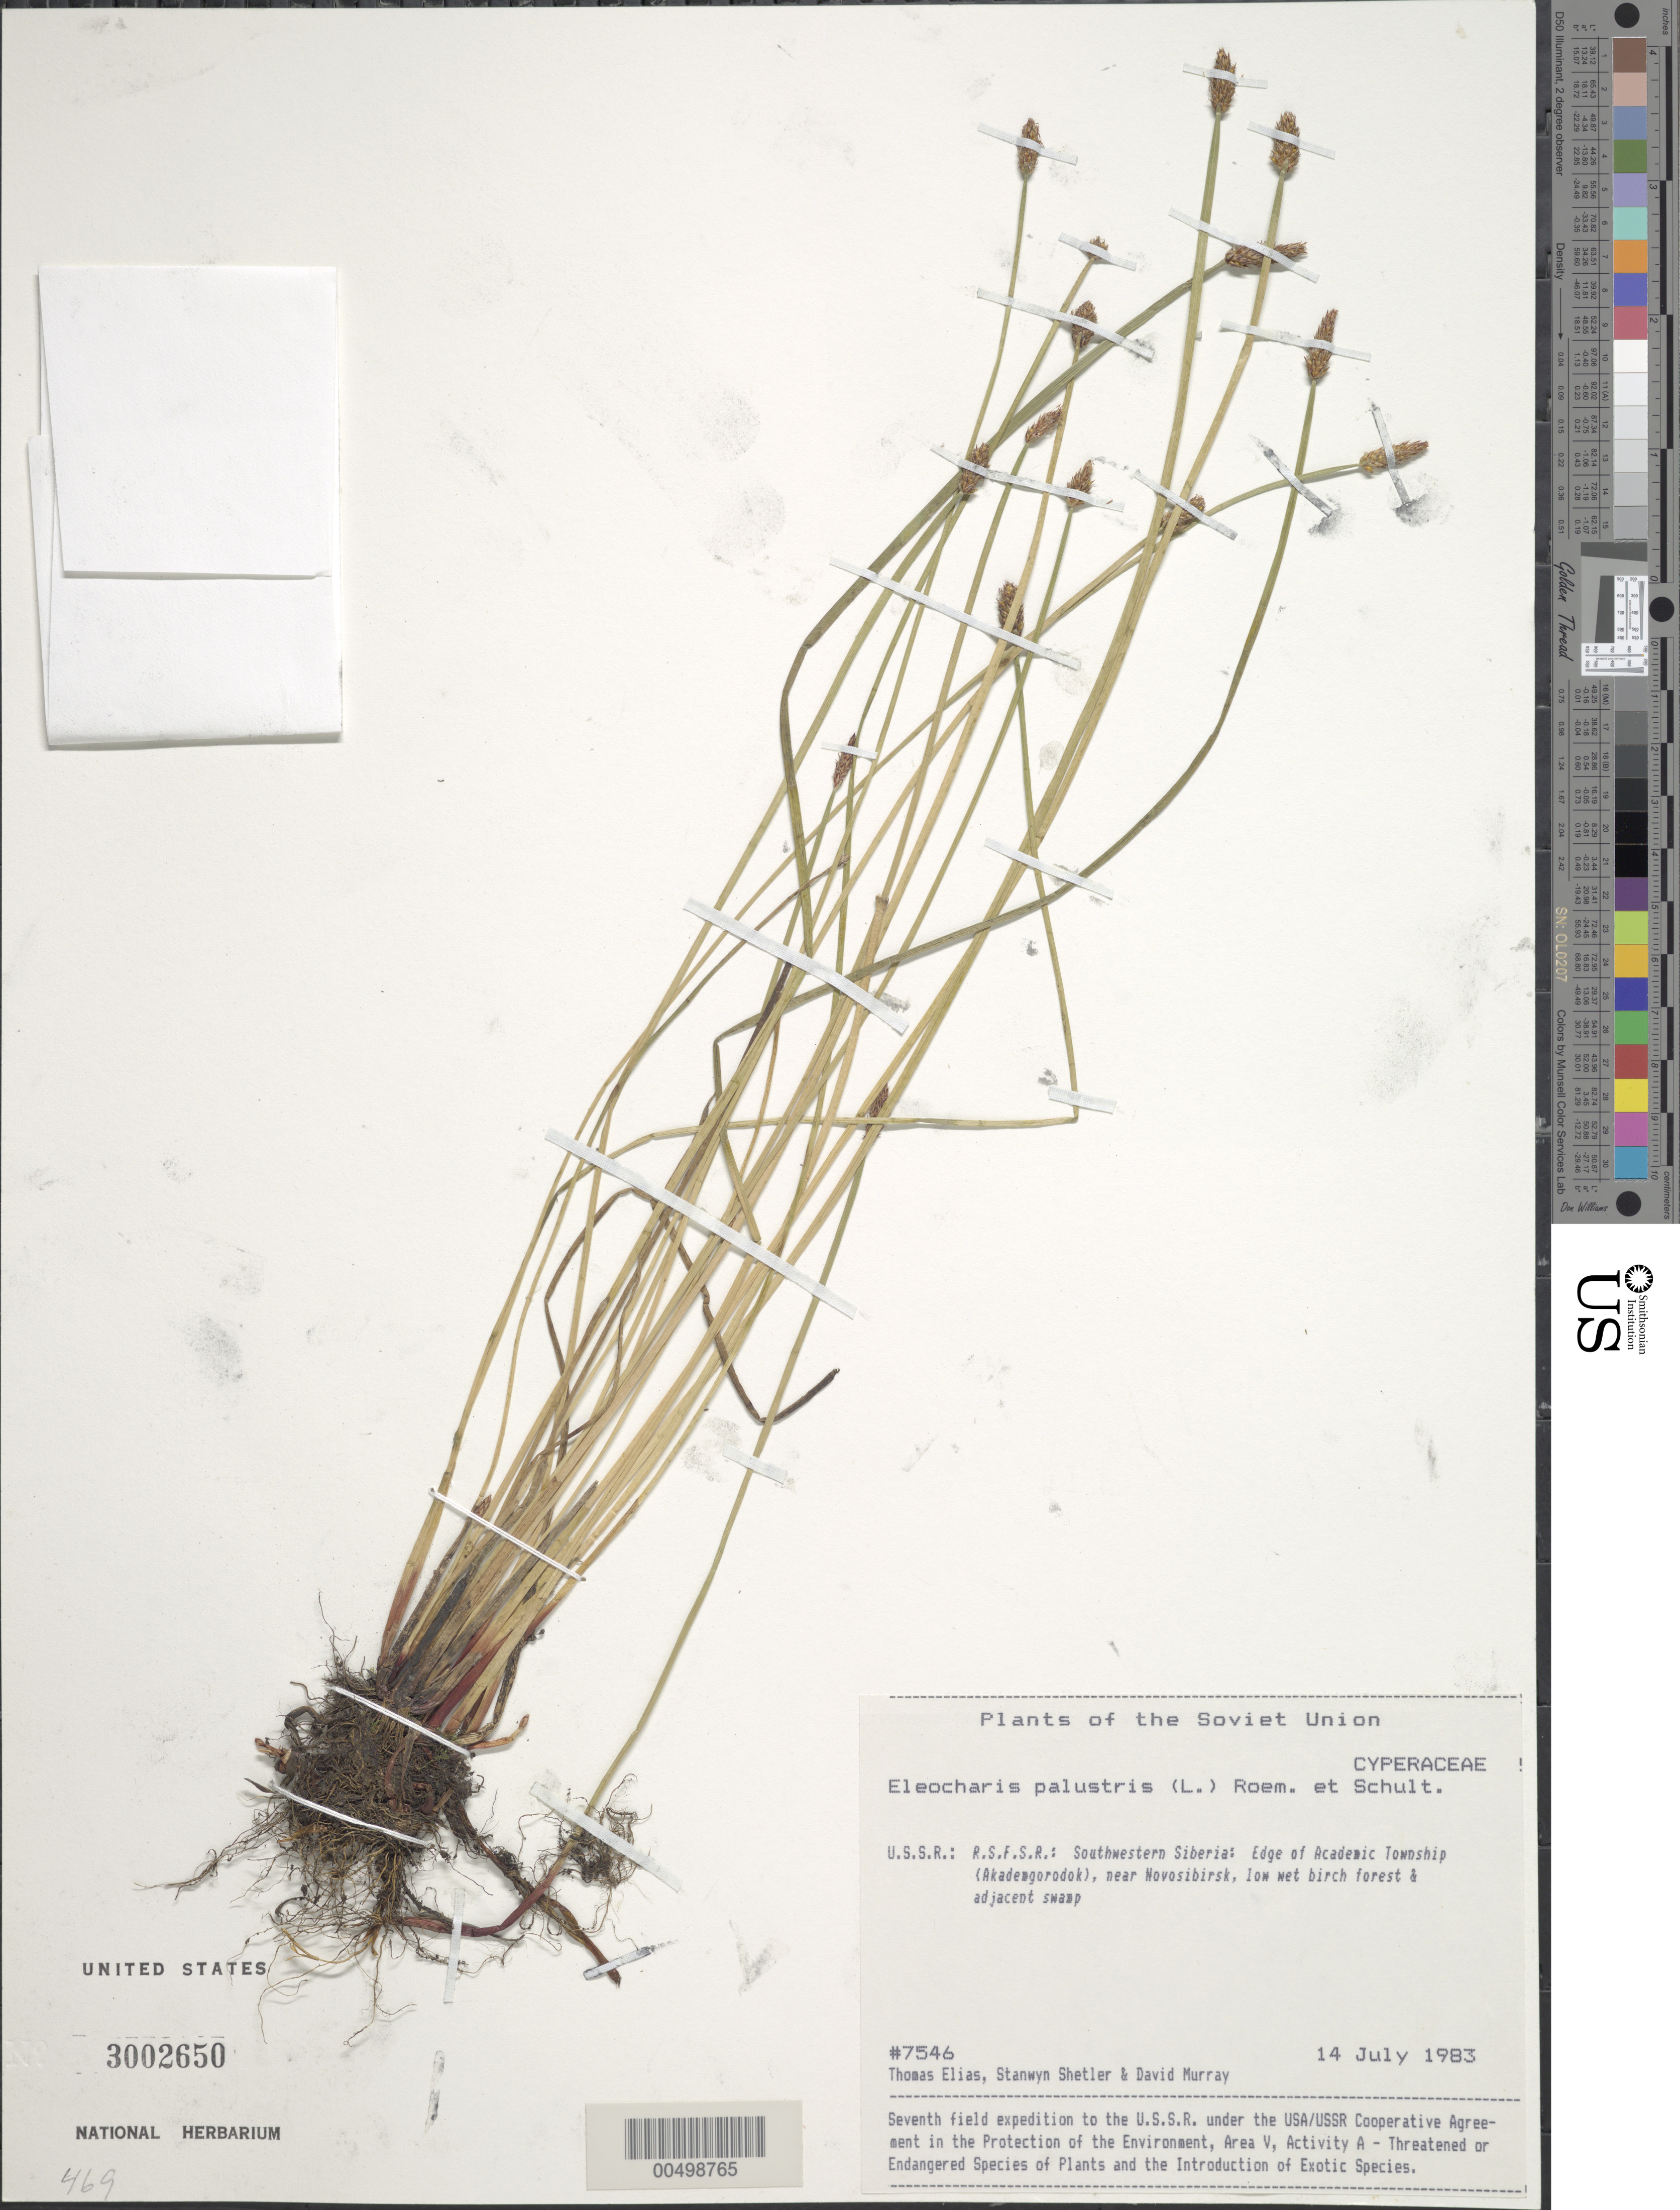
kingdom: Plantae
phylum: Tracheophyta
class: Liliopsida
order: Poales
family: Cyperaceae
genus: Eleocharis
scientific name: Eleocharis palustris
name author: (L.) Roem. & Schult.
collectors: T. Elias, S. Shetler & D. F. Murray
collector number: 7546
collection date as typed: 14 Jul 1983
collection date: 1983-07-14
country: Russian Federation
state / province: Novosibirsk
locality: edge of Academic Township (Akademgorodok), near Novosibirsk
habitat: low wet birch forest and adjacent swamp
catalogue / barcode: US 3002650